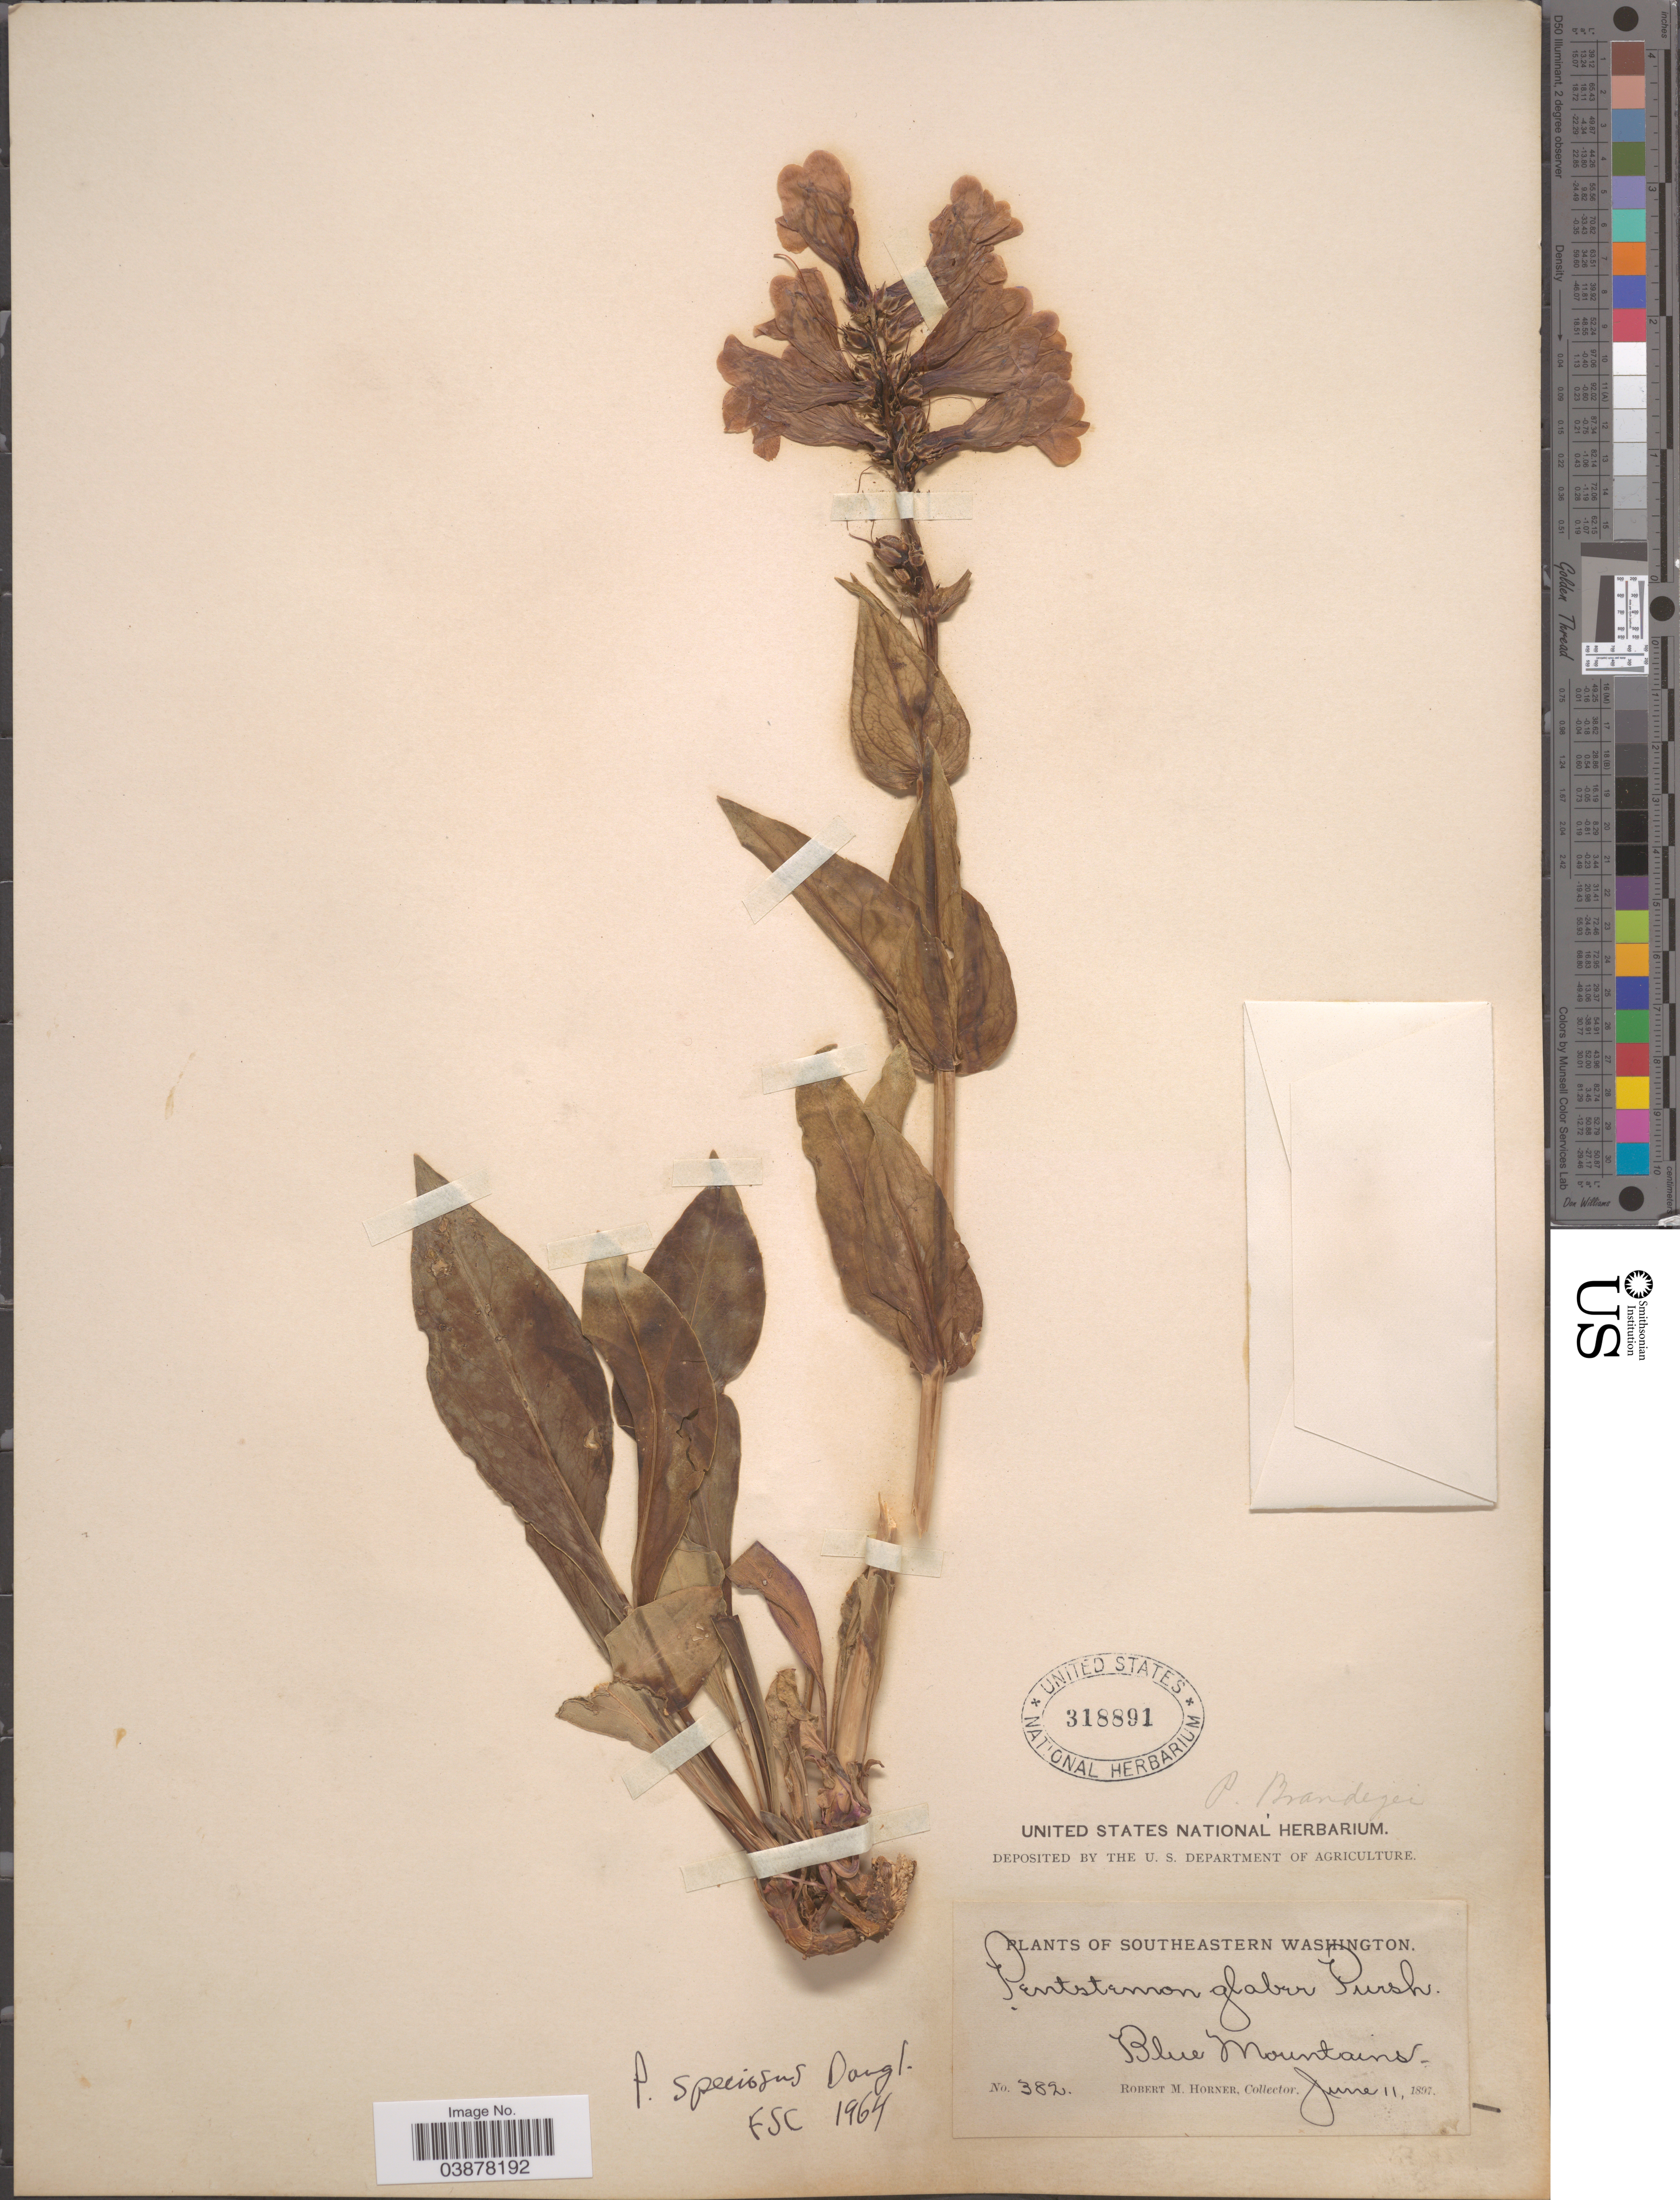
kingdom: Plantae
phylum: Tracheophyta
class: Magnoliopsida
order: Lamiales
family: Plantaginaceae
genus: Penstemon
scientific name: Penstemon speciosus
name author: Douglas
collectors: R. Horner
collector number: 382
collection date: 1897-06-11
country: United States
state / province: Washington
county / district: Clallam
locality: Southeastern Washington. Blue Mountains.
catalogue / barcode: US 318891